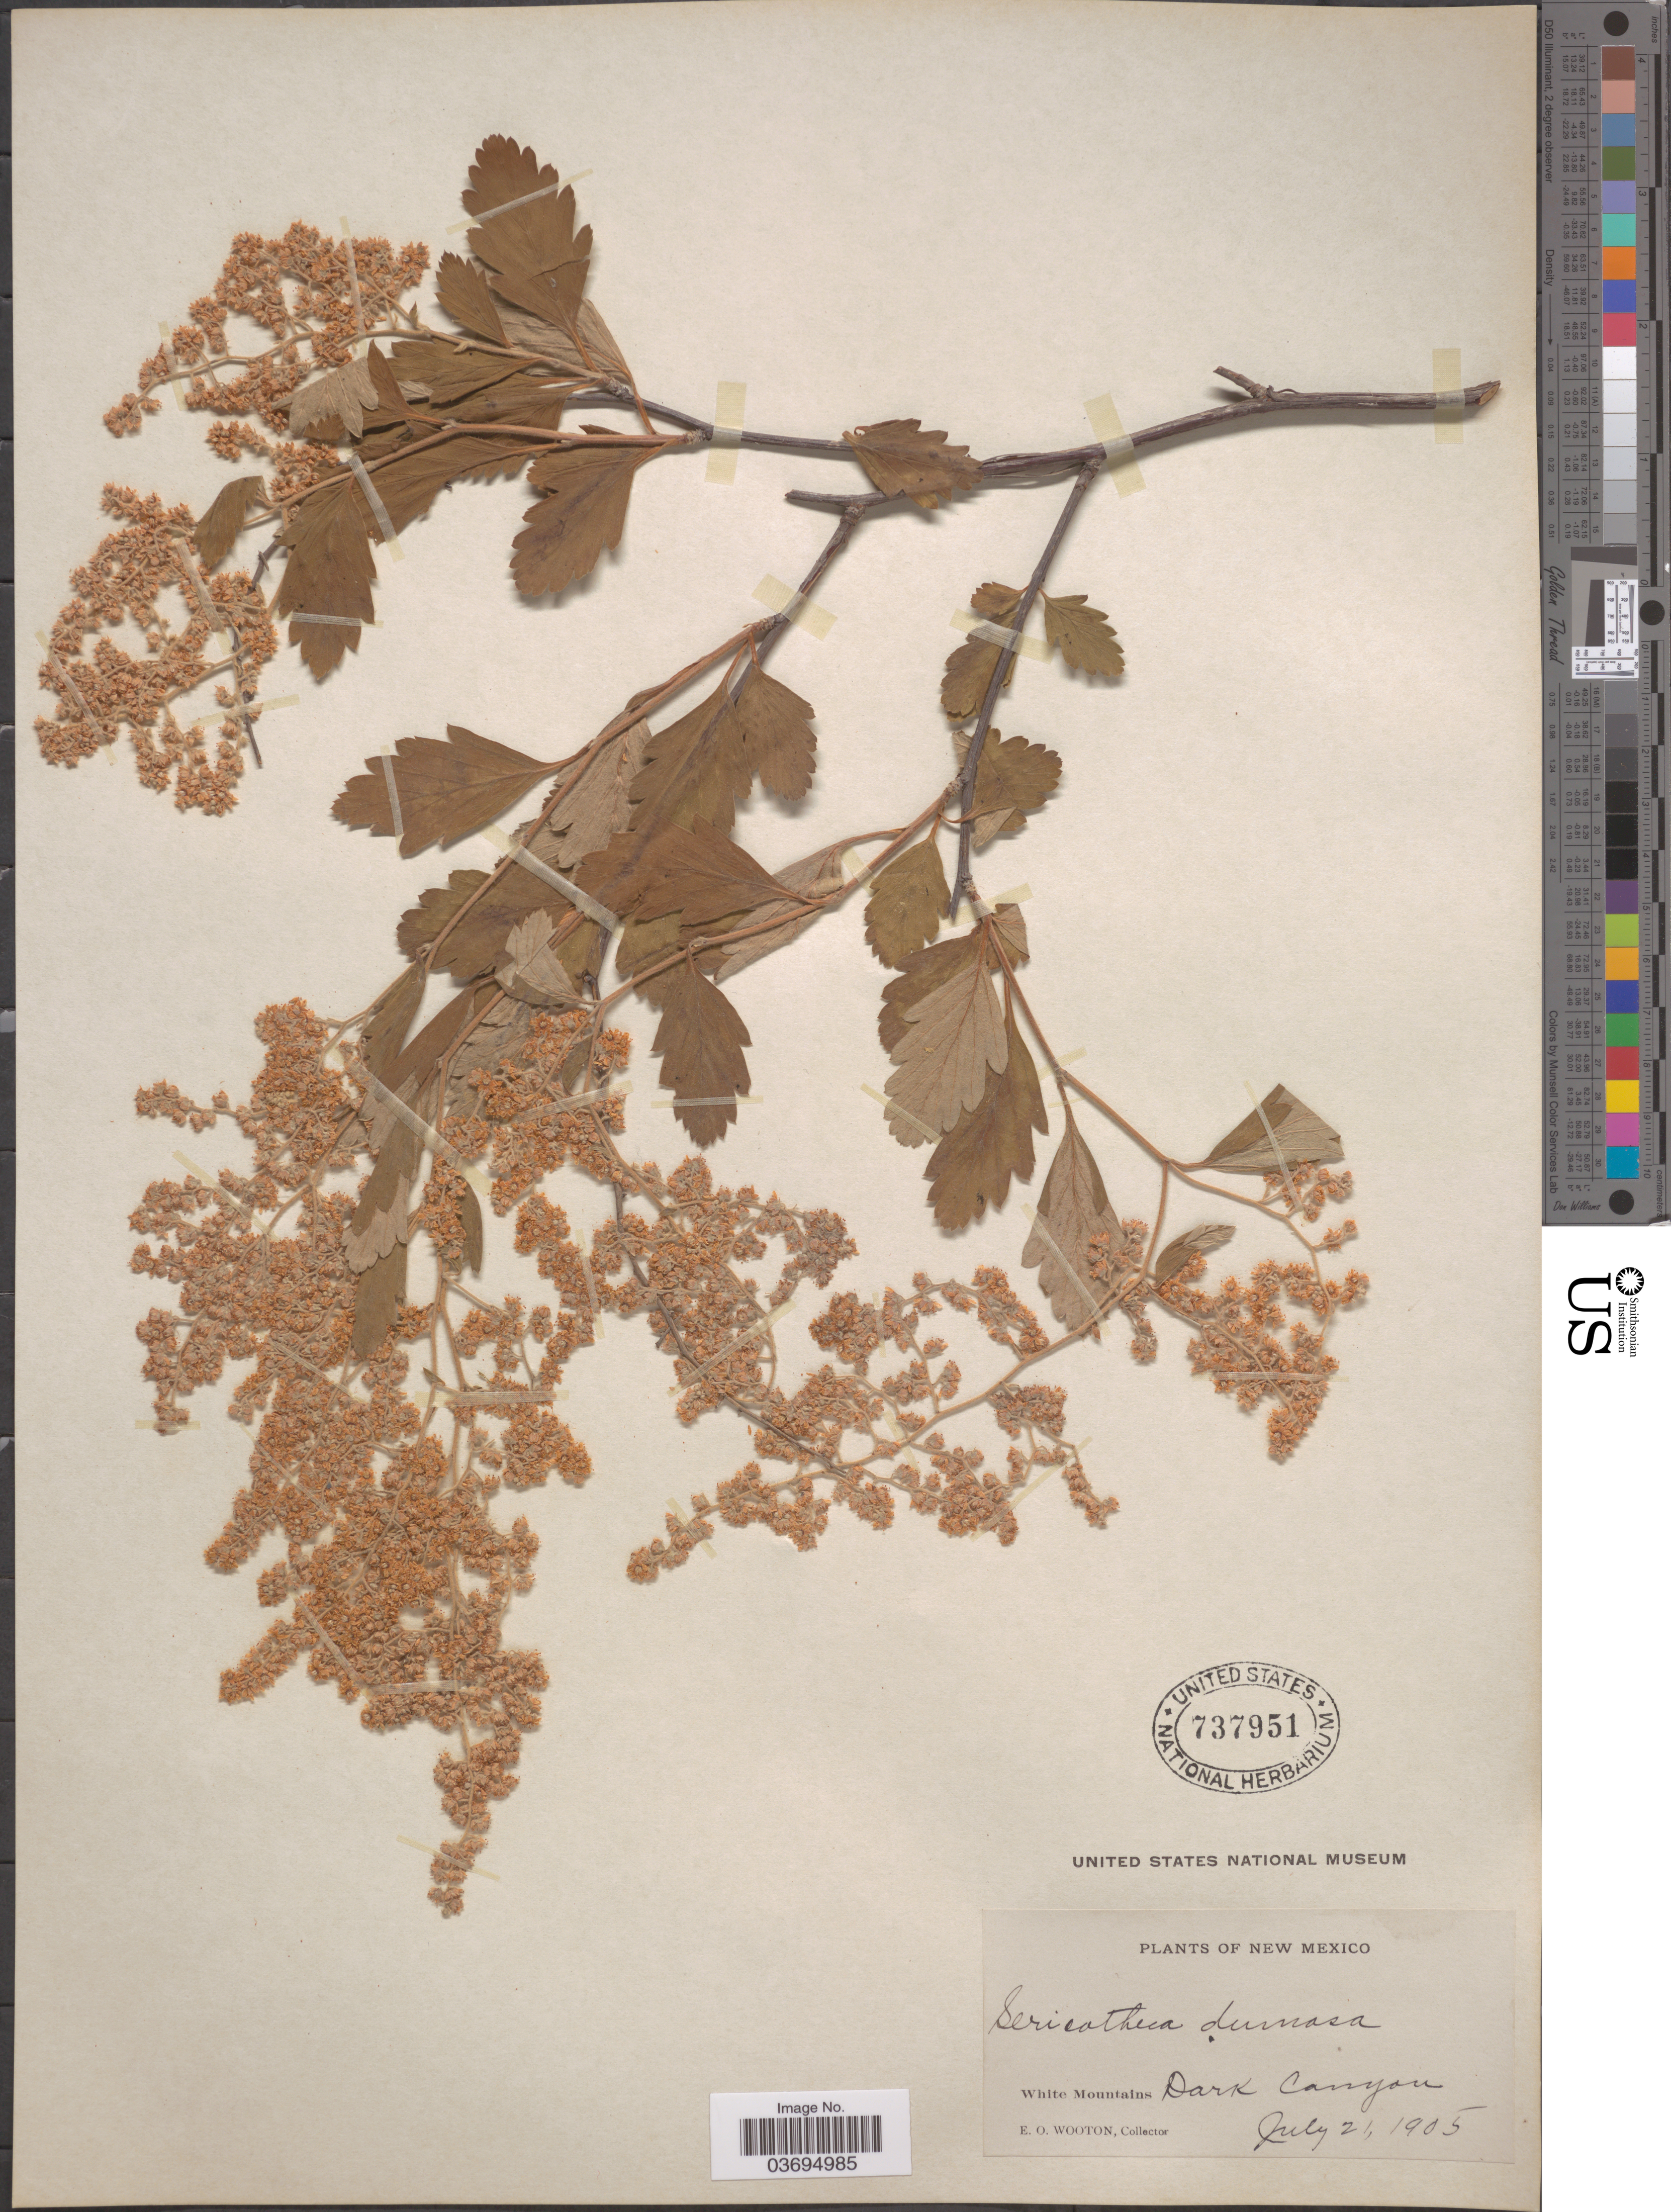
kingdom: Plantae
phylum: Tracheophyta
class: Magnoliopsida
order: Rosales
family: Rosaceae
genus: Holodiscus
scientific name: Holodiscus discolor var. dumosus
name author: Maxim. ex J.M. Coult.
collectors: E. O. Wooton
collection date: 1905-07-21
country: United States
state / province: New Mexico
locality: White Mountains Dark Canyon.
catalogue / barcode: US 737951